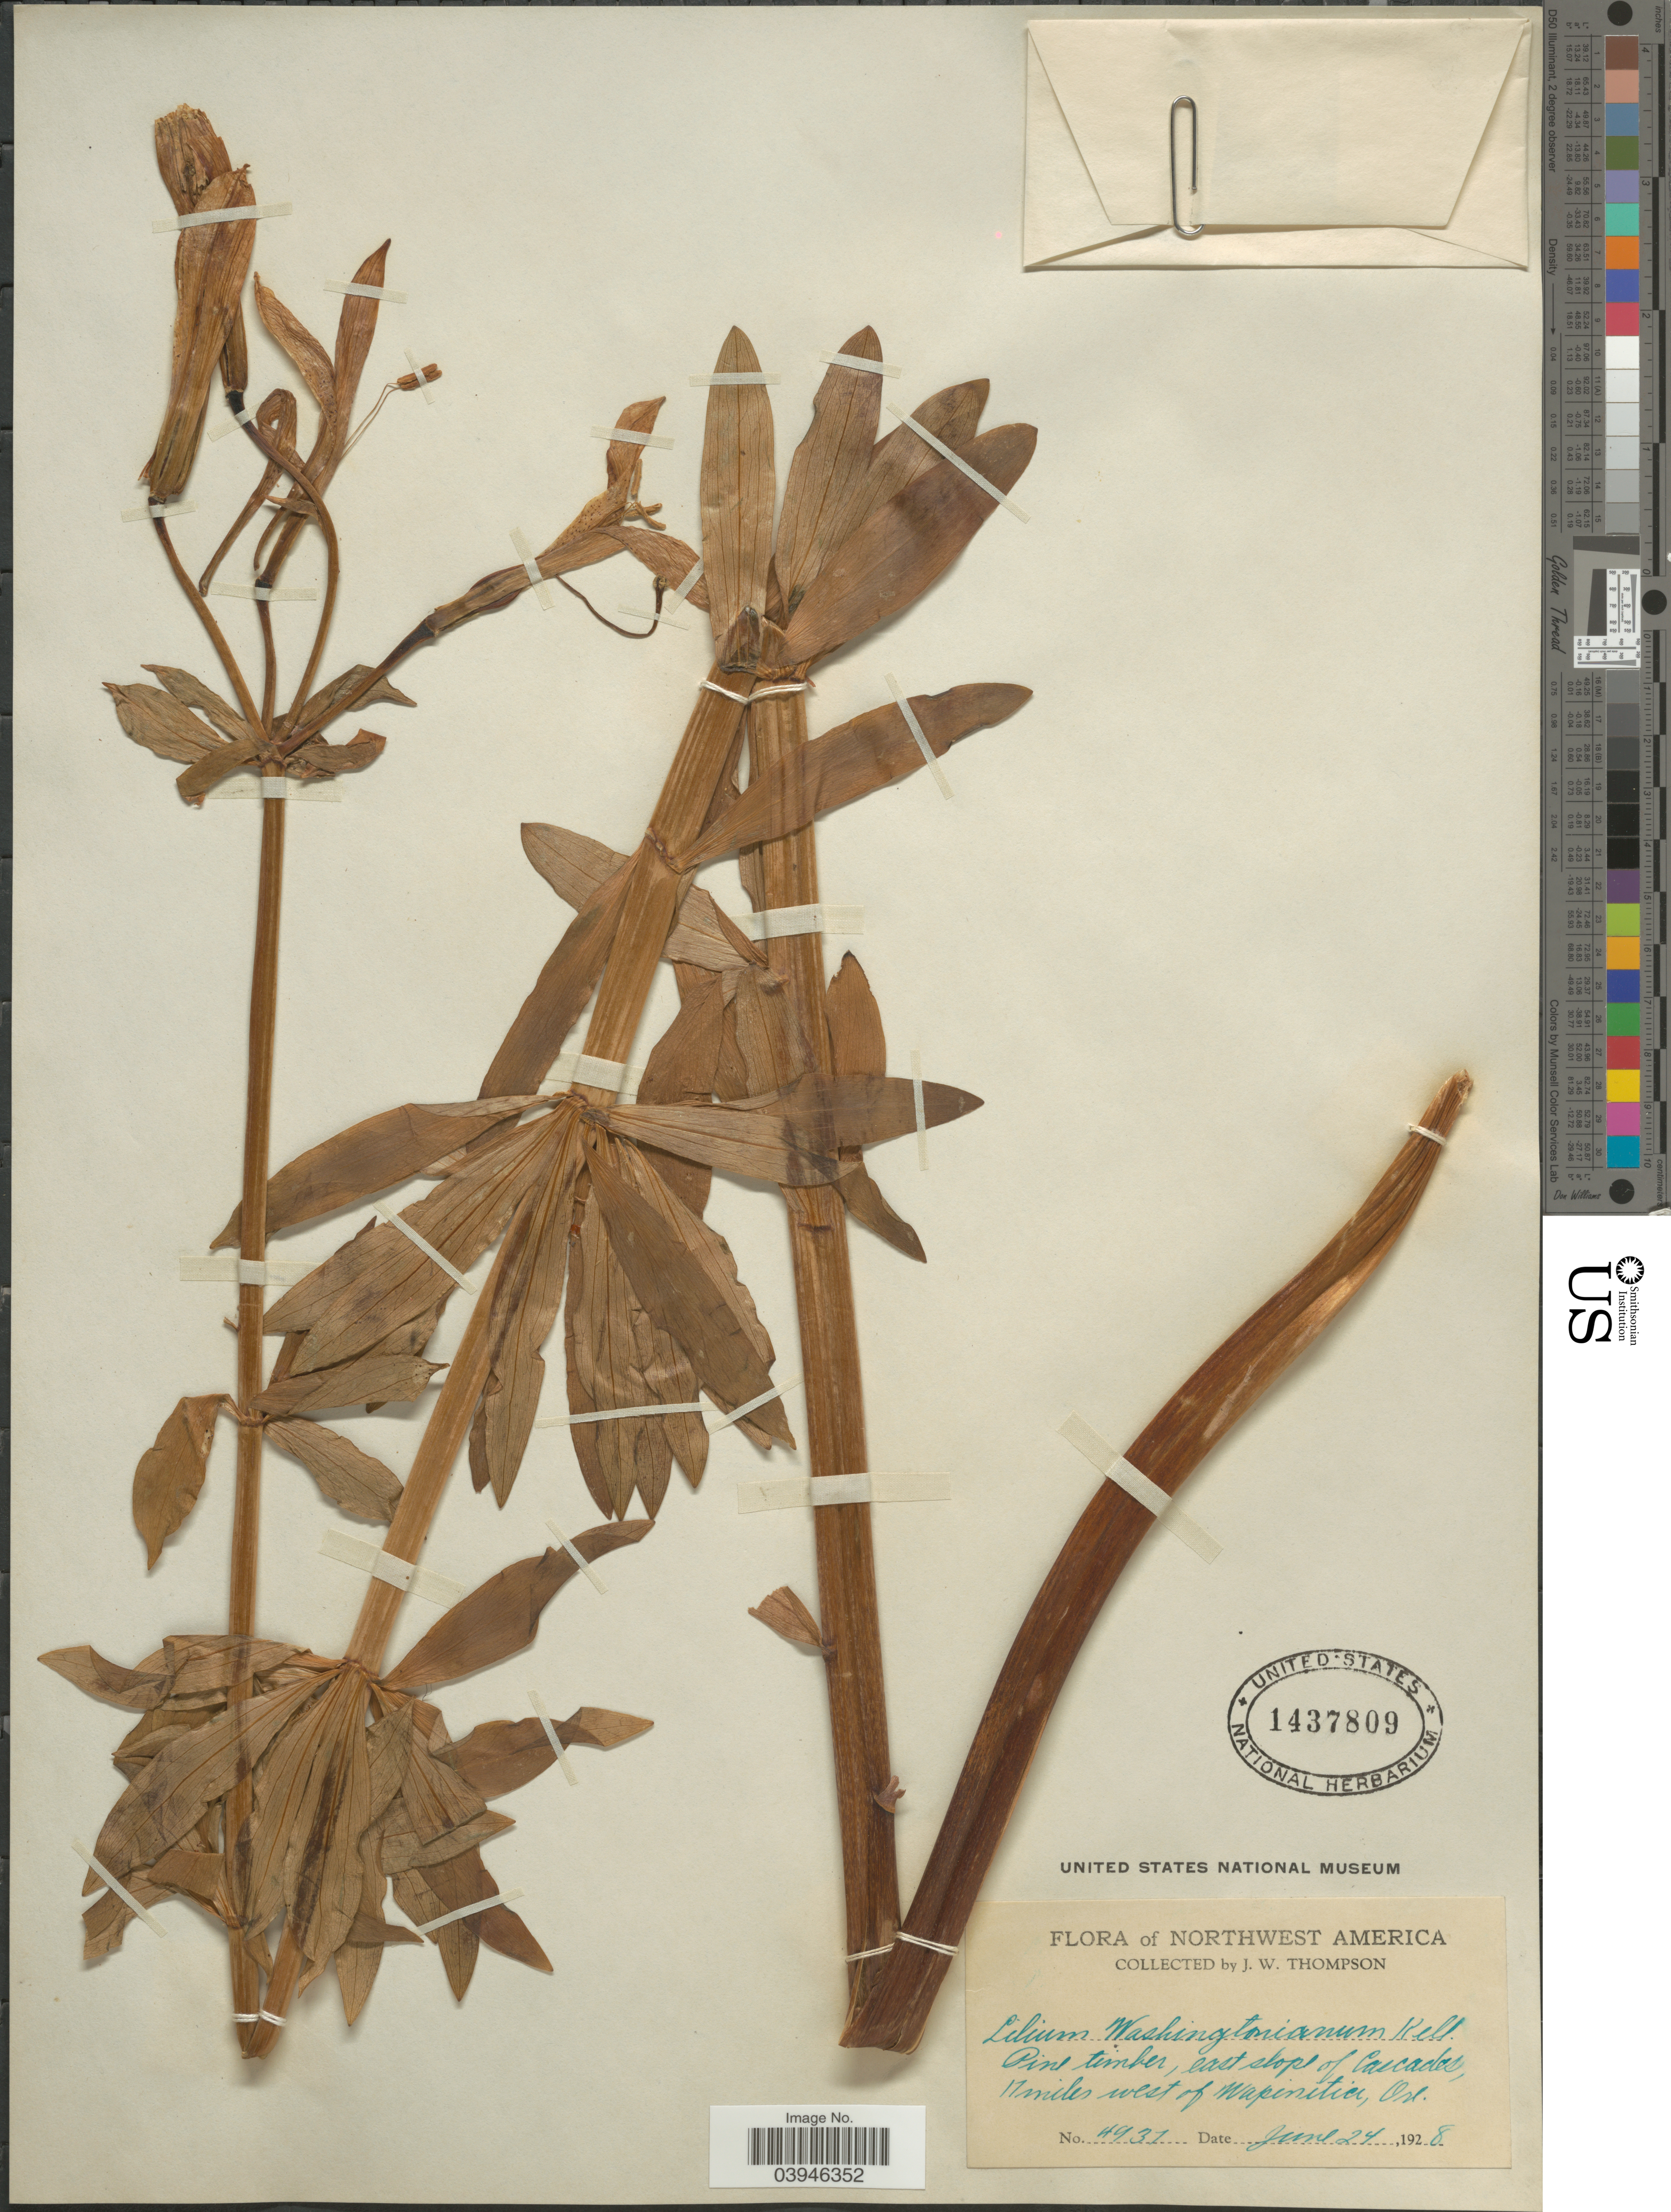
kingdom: Plantae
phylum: Tracheophyta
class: Liliopsida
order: Liliales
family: Liliaceae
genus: Lilium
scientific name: Lilium washingtonianum subsp. purpurascens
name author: (Stearn) M.W. Skinner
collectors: J. Thompson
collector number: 4931*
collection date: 1928-06-24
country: United States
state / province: Oregon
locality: Northwest America. Pine timber, east slope of Cascades, 17 miles west of Wapinitia.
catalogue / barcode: US 1437809